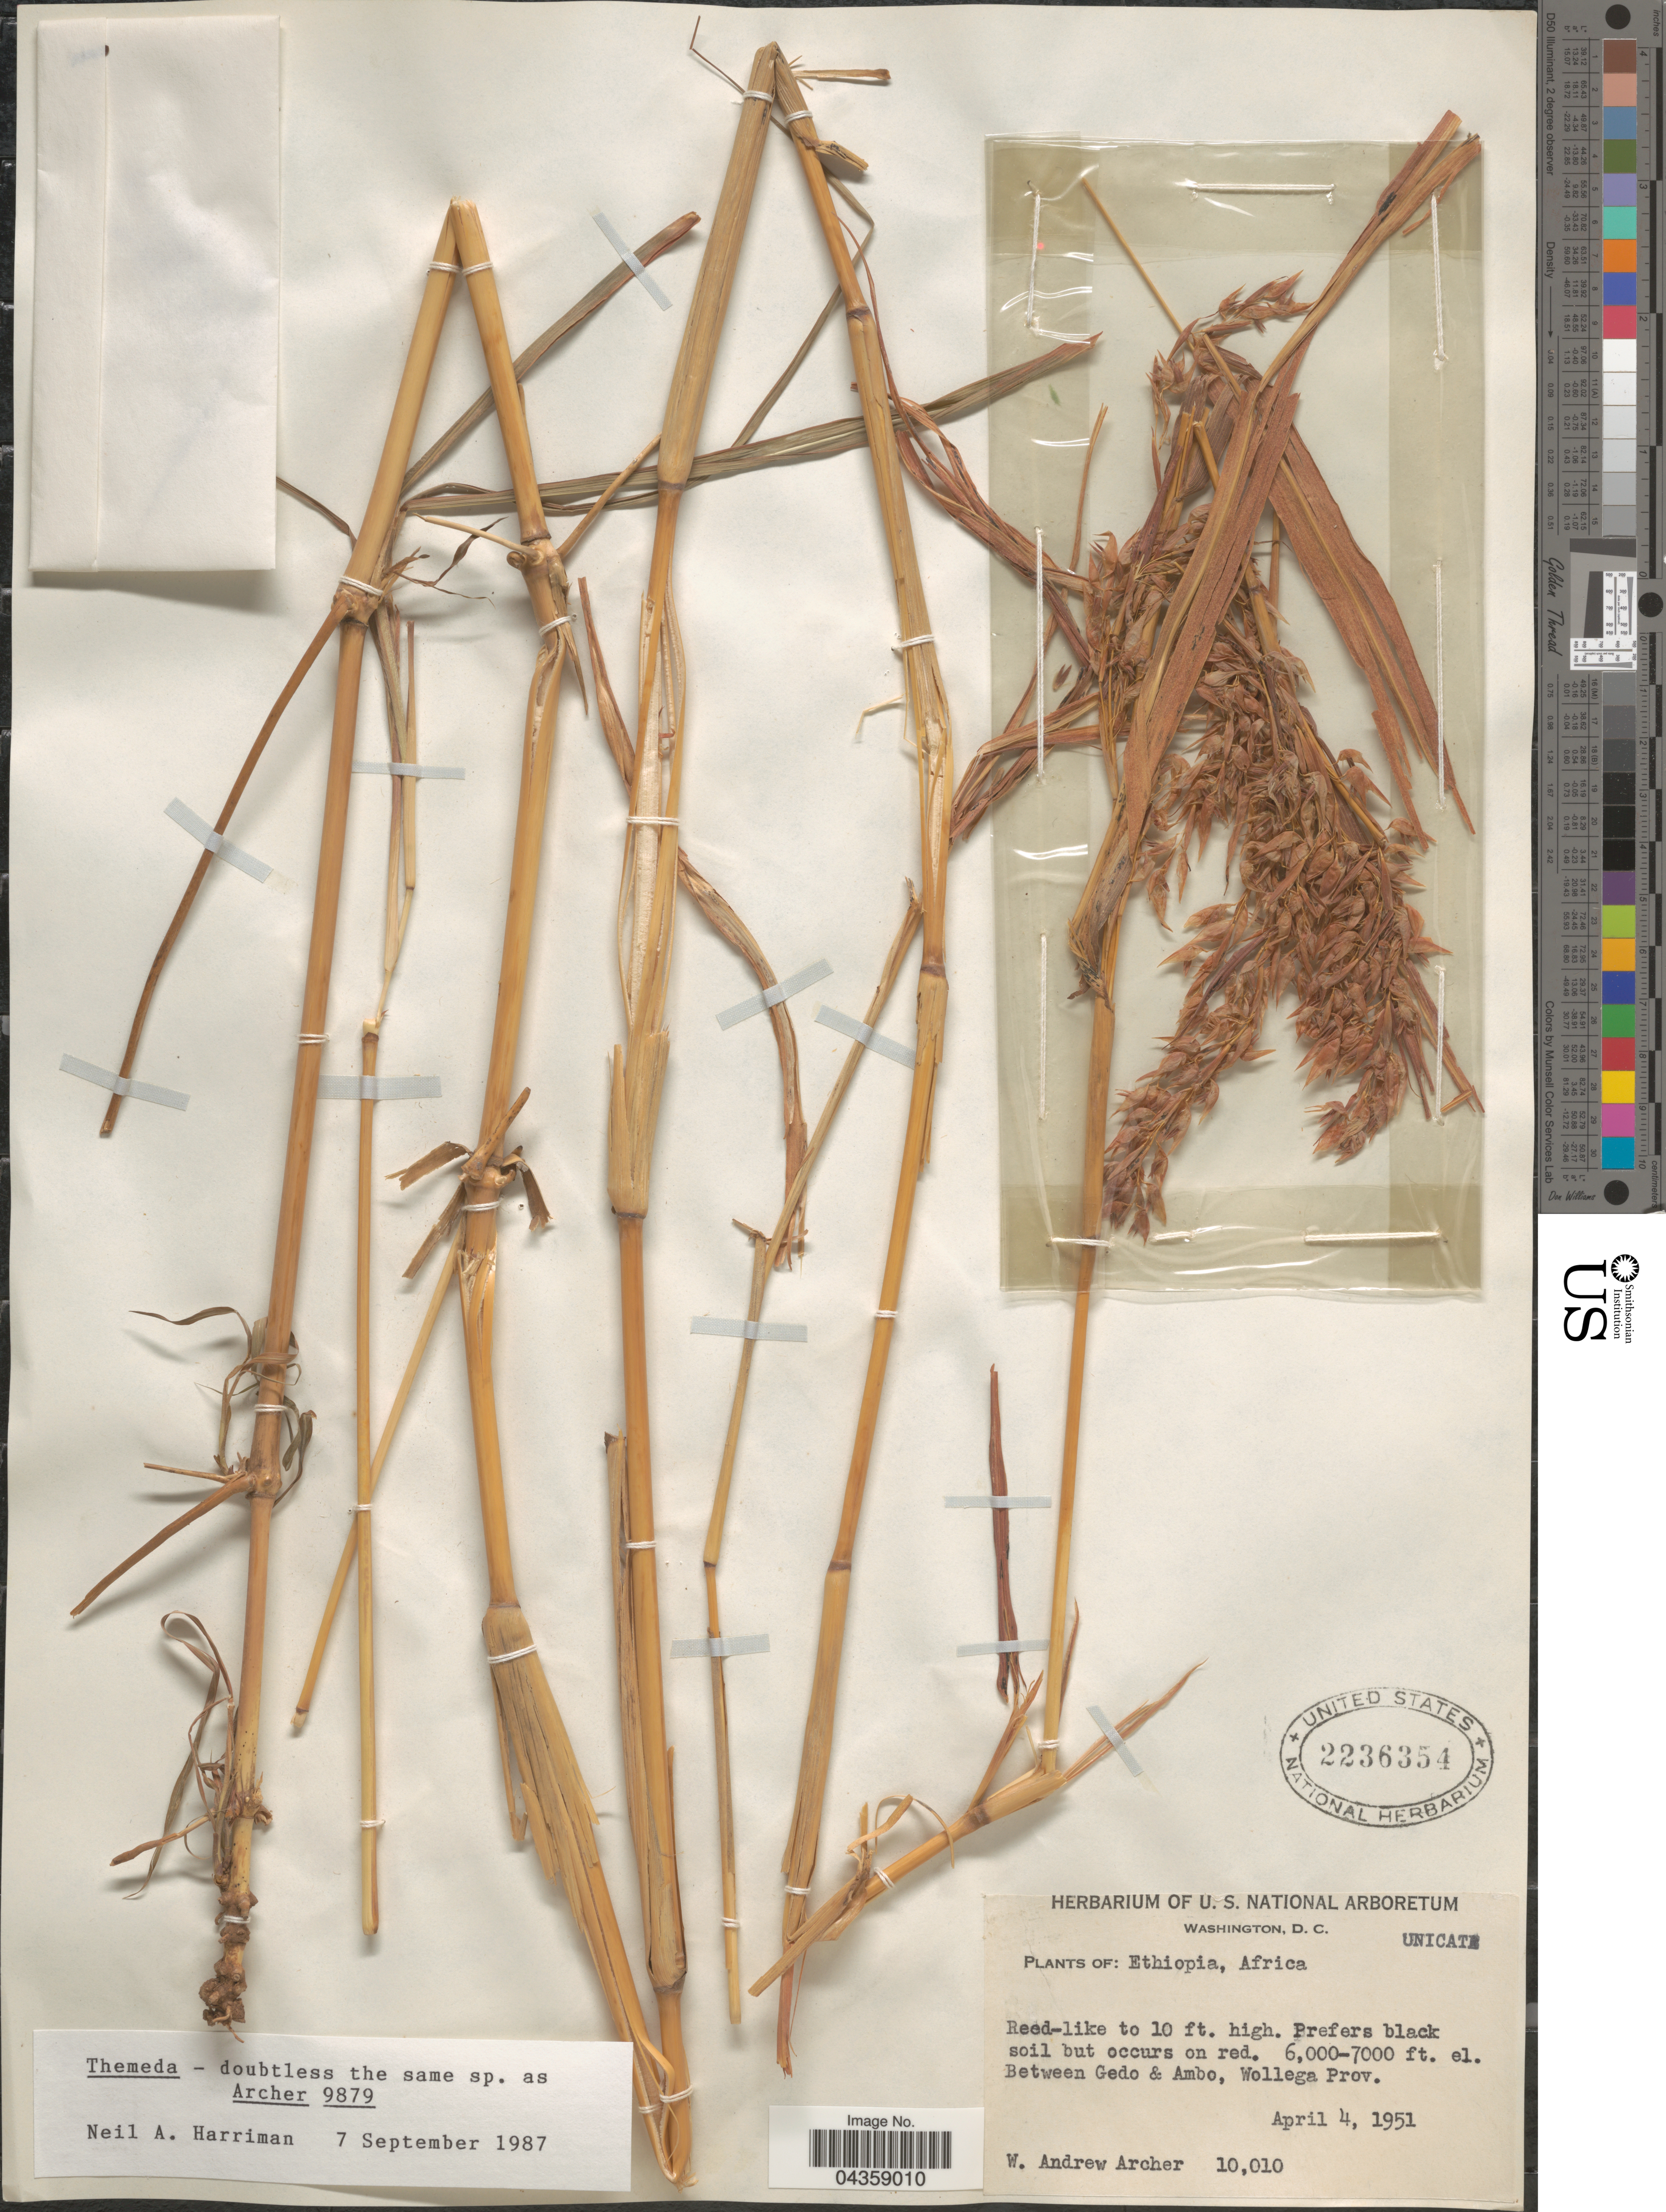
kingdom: Plantae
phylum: Tracheophyta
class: Liliopsida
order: Poales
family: Poaceae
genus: Themeda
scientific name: Themeda sp.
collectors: W. A. Archer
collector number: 10010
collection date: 1951-04-04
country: Ethiopia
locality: Between Gedo & Ambo, Wollega Prov.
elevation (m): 1829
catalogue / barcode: US 2236354